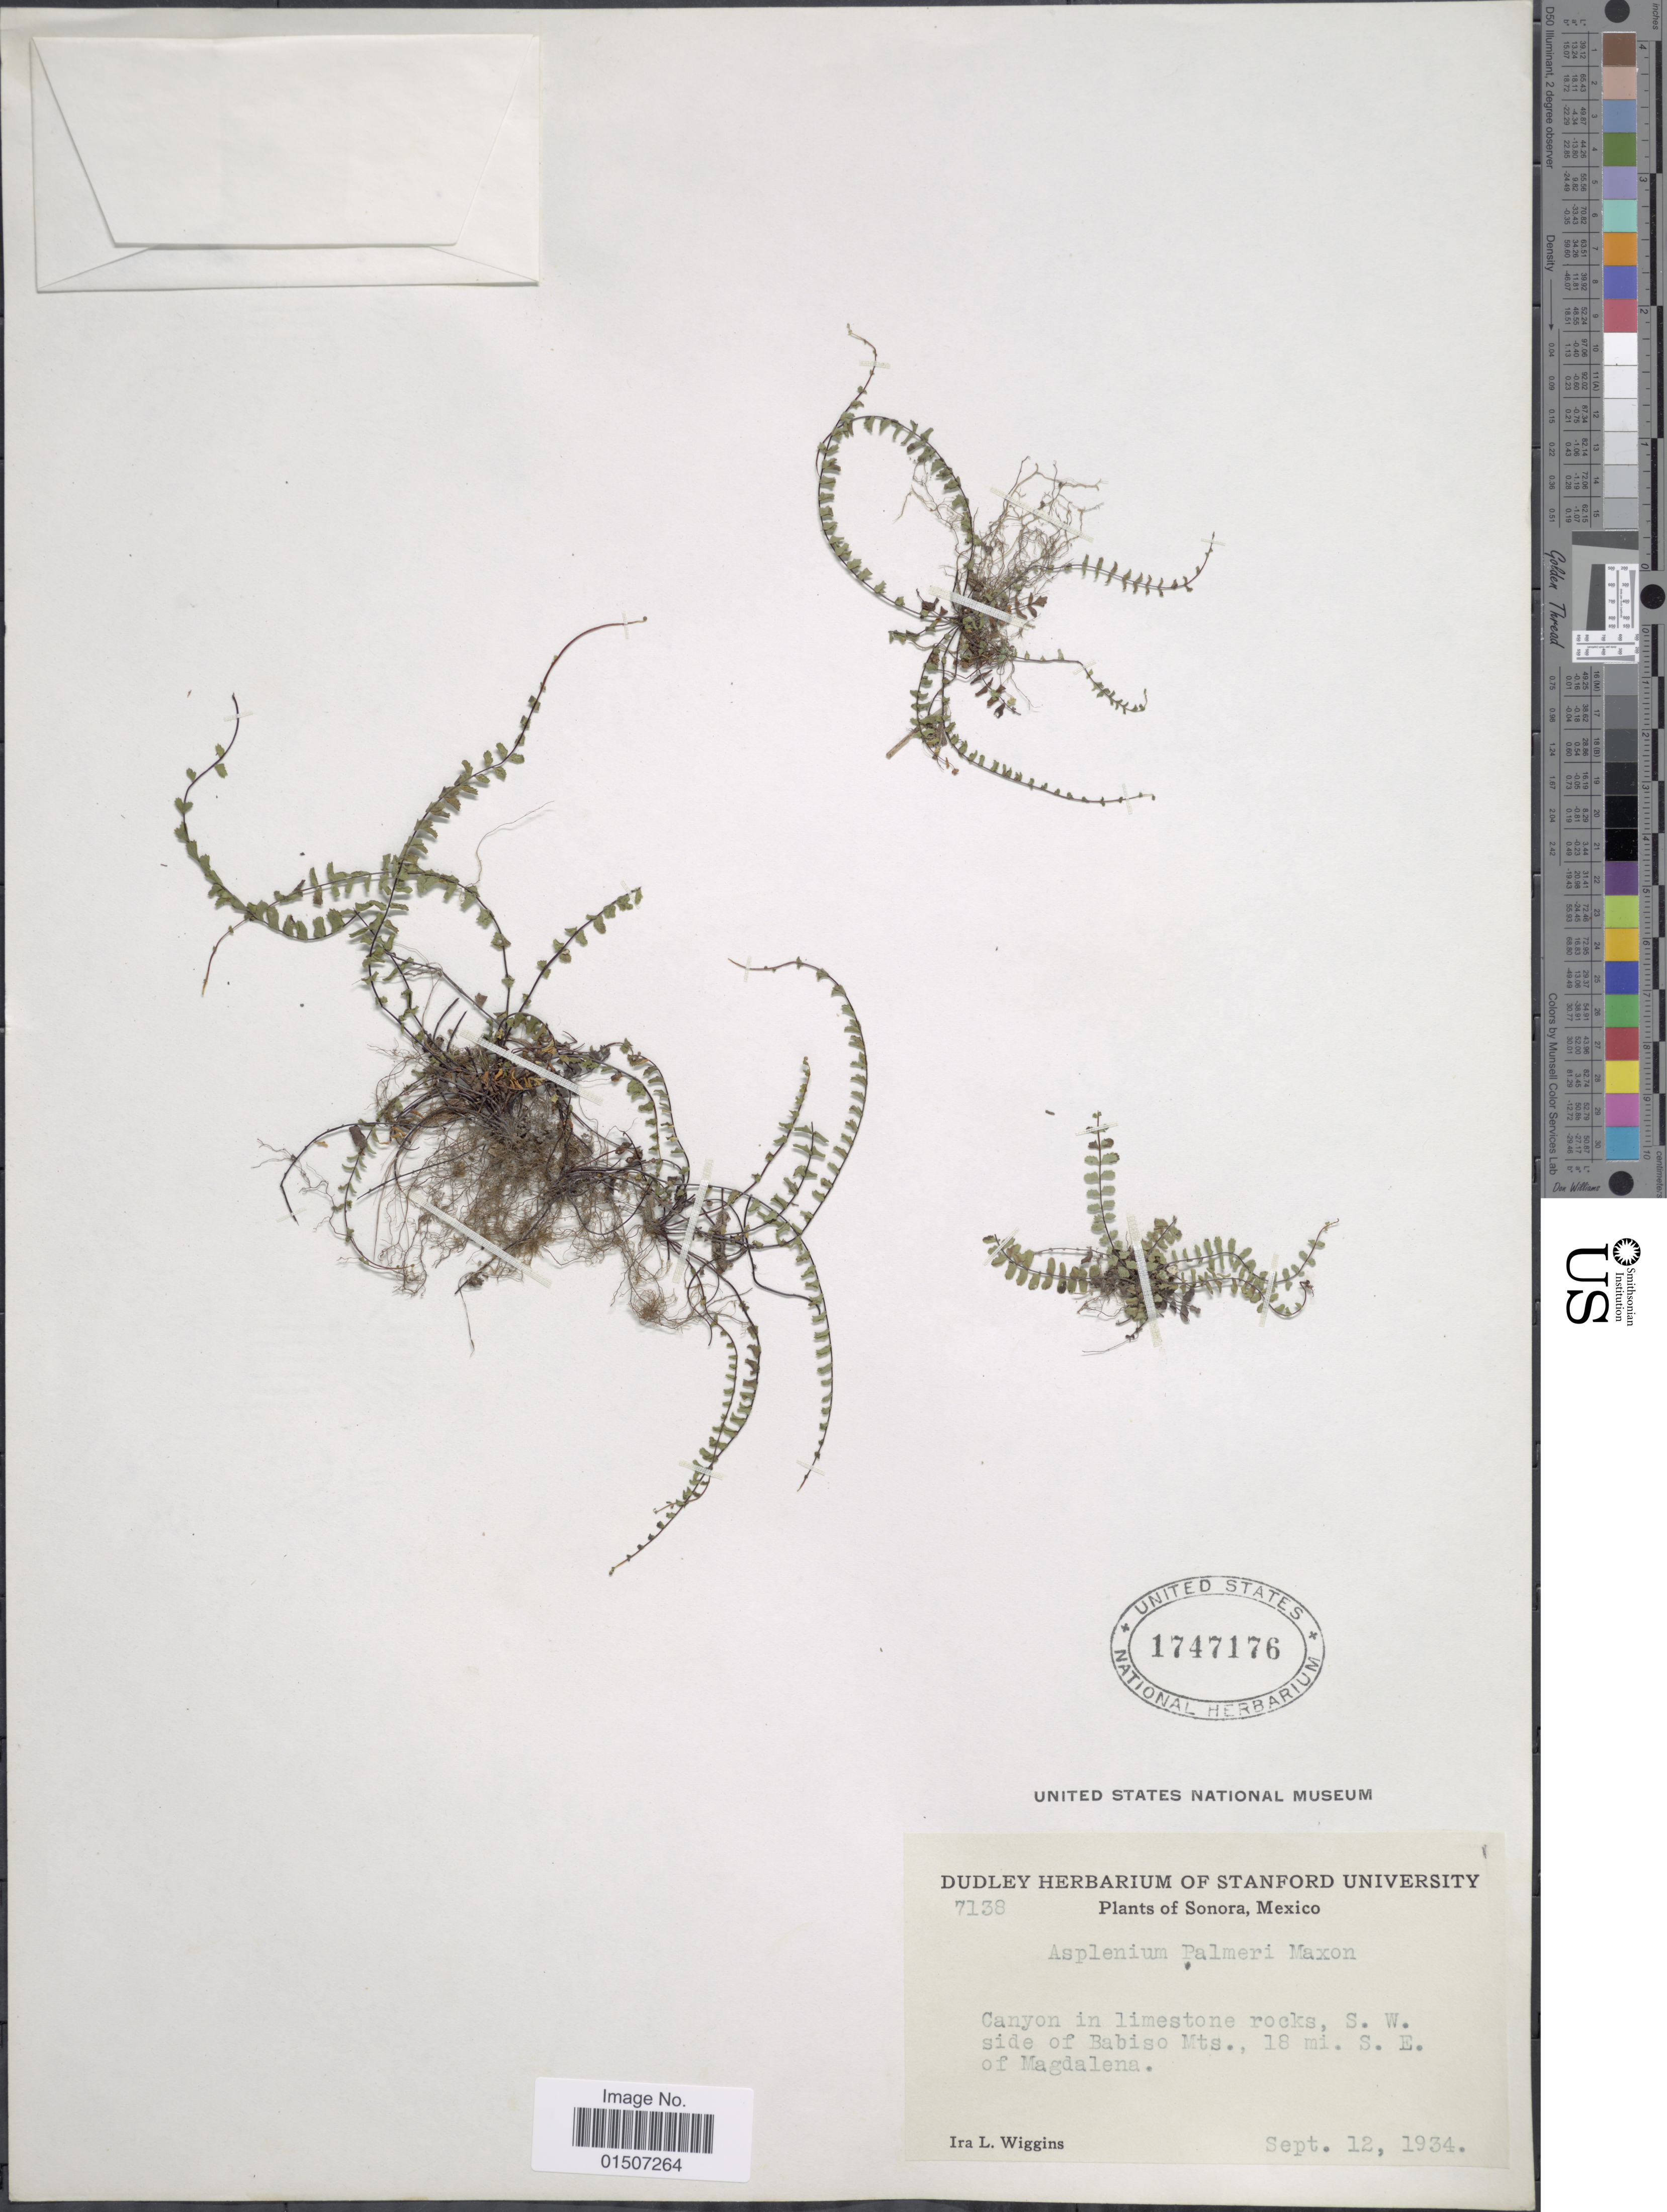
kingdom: Plantae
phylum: Tracheophyta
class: Polypodiopsida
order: Polypodiales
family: Aspleniaceae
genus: Asplenium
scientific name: Asplenium palmeri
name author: Maxon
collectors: I. L. Wiggins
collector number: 7138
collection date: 1934-08-12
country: Mexico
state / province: Sonora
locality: Canyon in limesone rocks, S.W. side of Babiso Mts., 18 mi. S.E. of Magdalena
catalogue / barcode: US 1747176